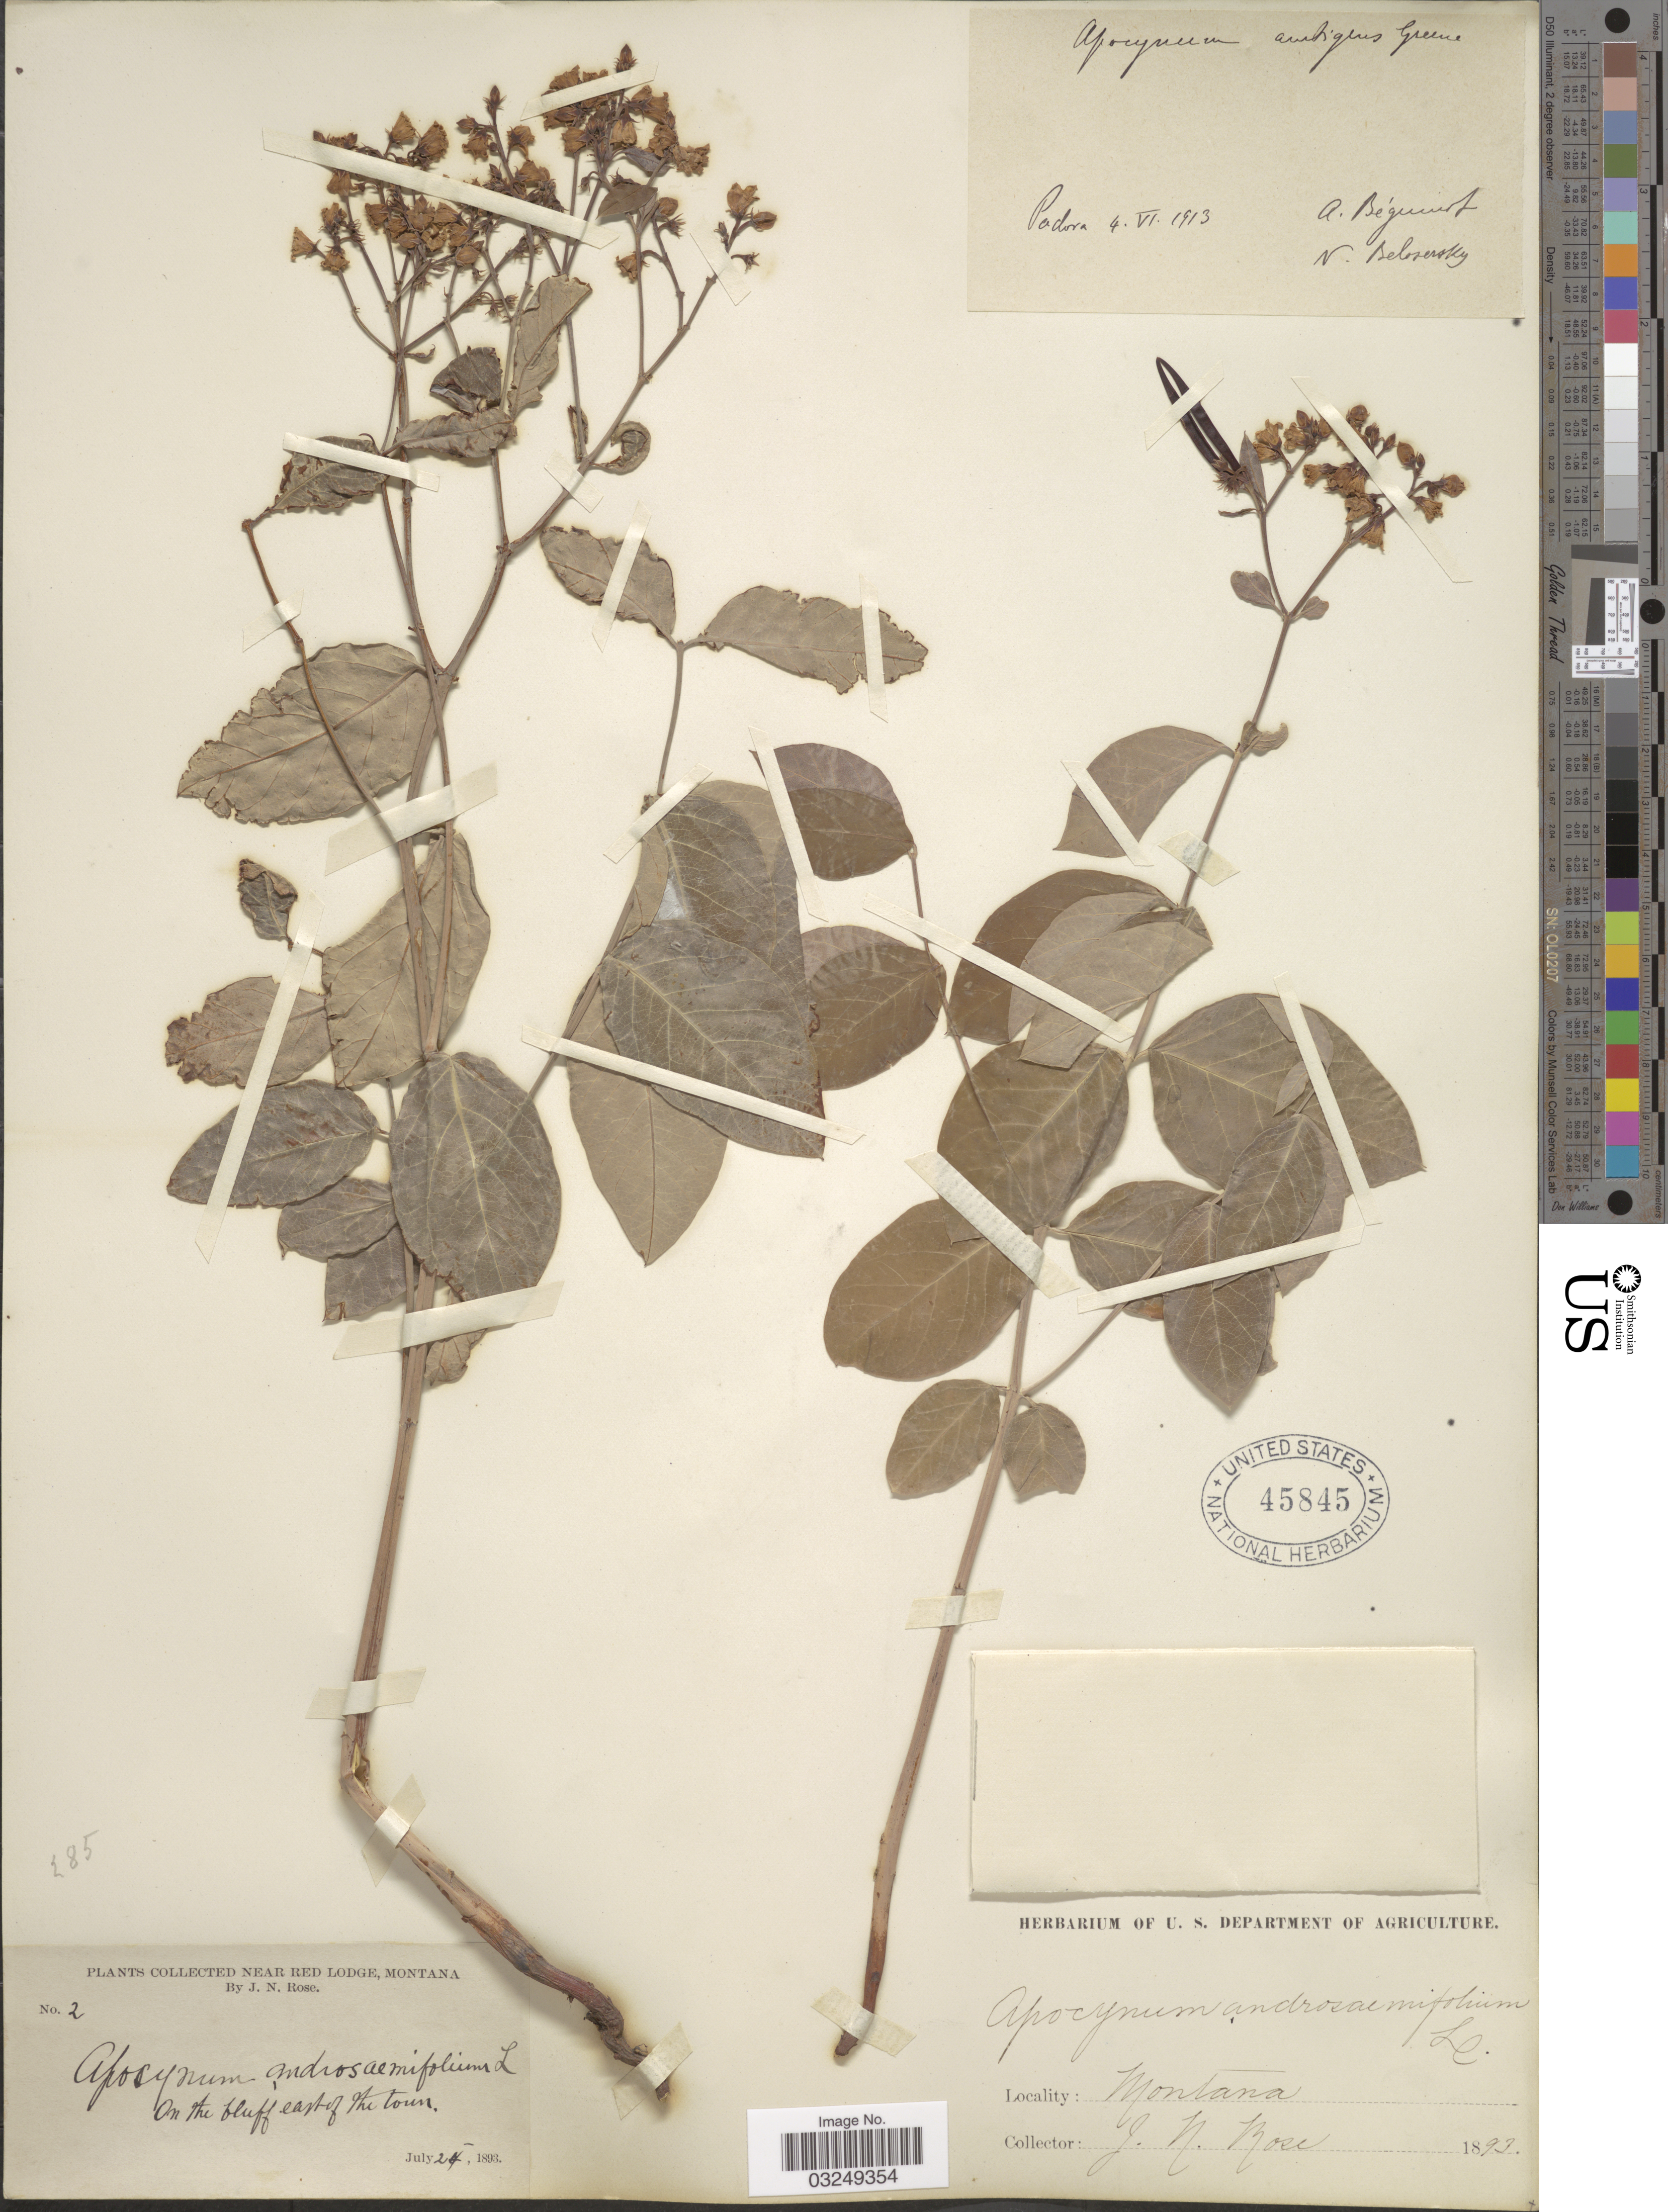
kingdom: Plantae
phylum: Tracheophyta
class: Magnoliopsida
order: Gentianales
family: Apocynaceae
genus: Apocynum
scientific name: Apocynum ambigens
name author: S.W. Greene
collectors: J. N. Rose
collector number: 2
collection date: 1893-07-24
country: United States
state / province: Montana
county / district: Carbon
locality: Collected near Red Lodge. On the bluff east of the town.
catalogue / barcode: US 45845